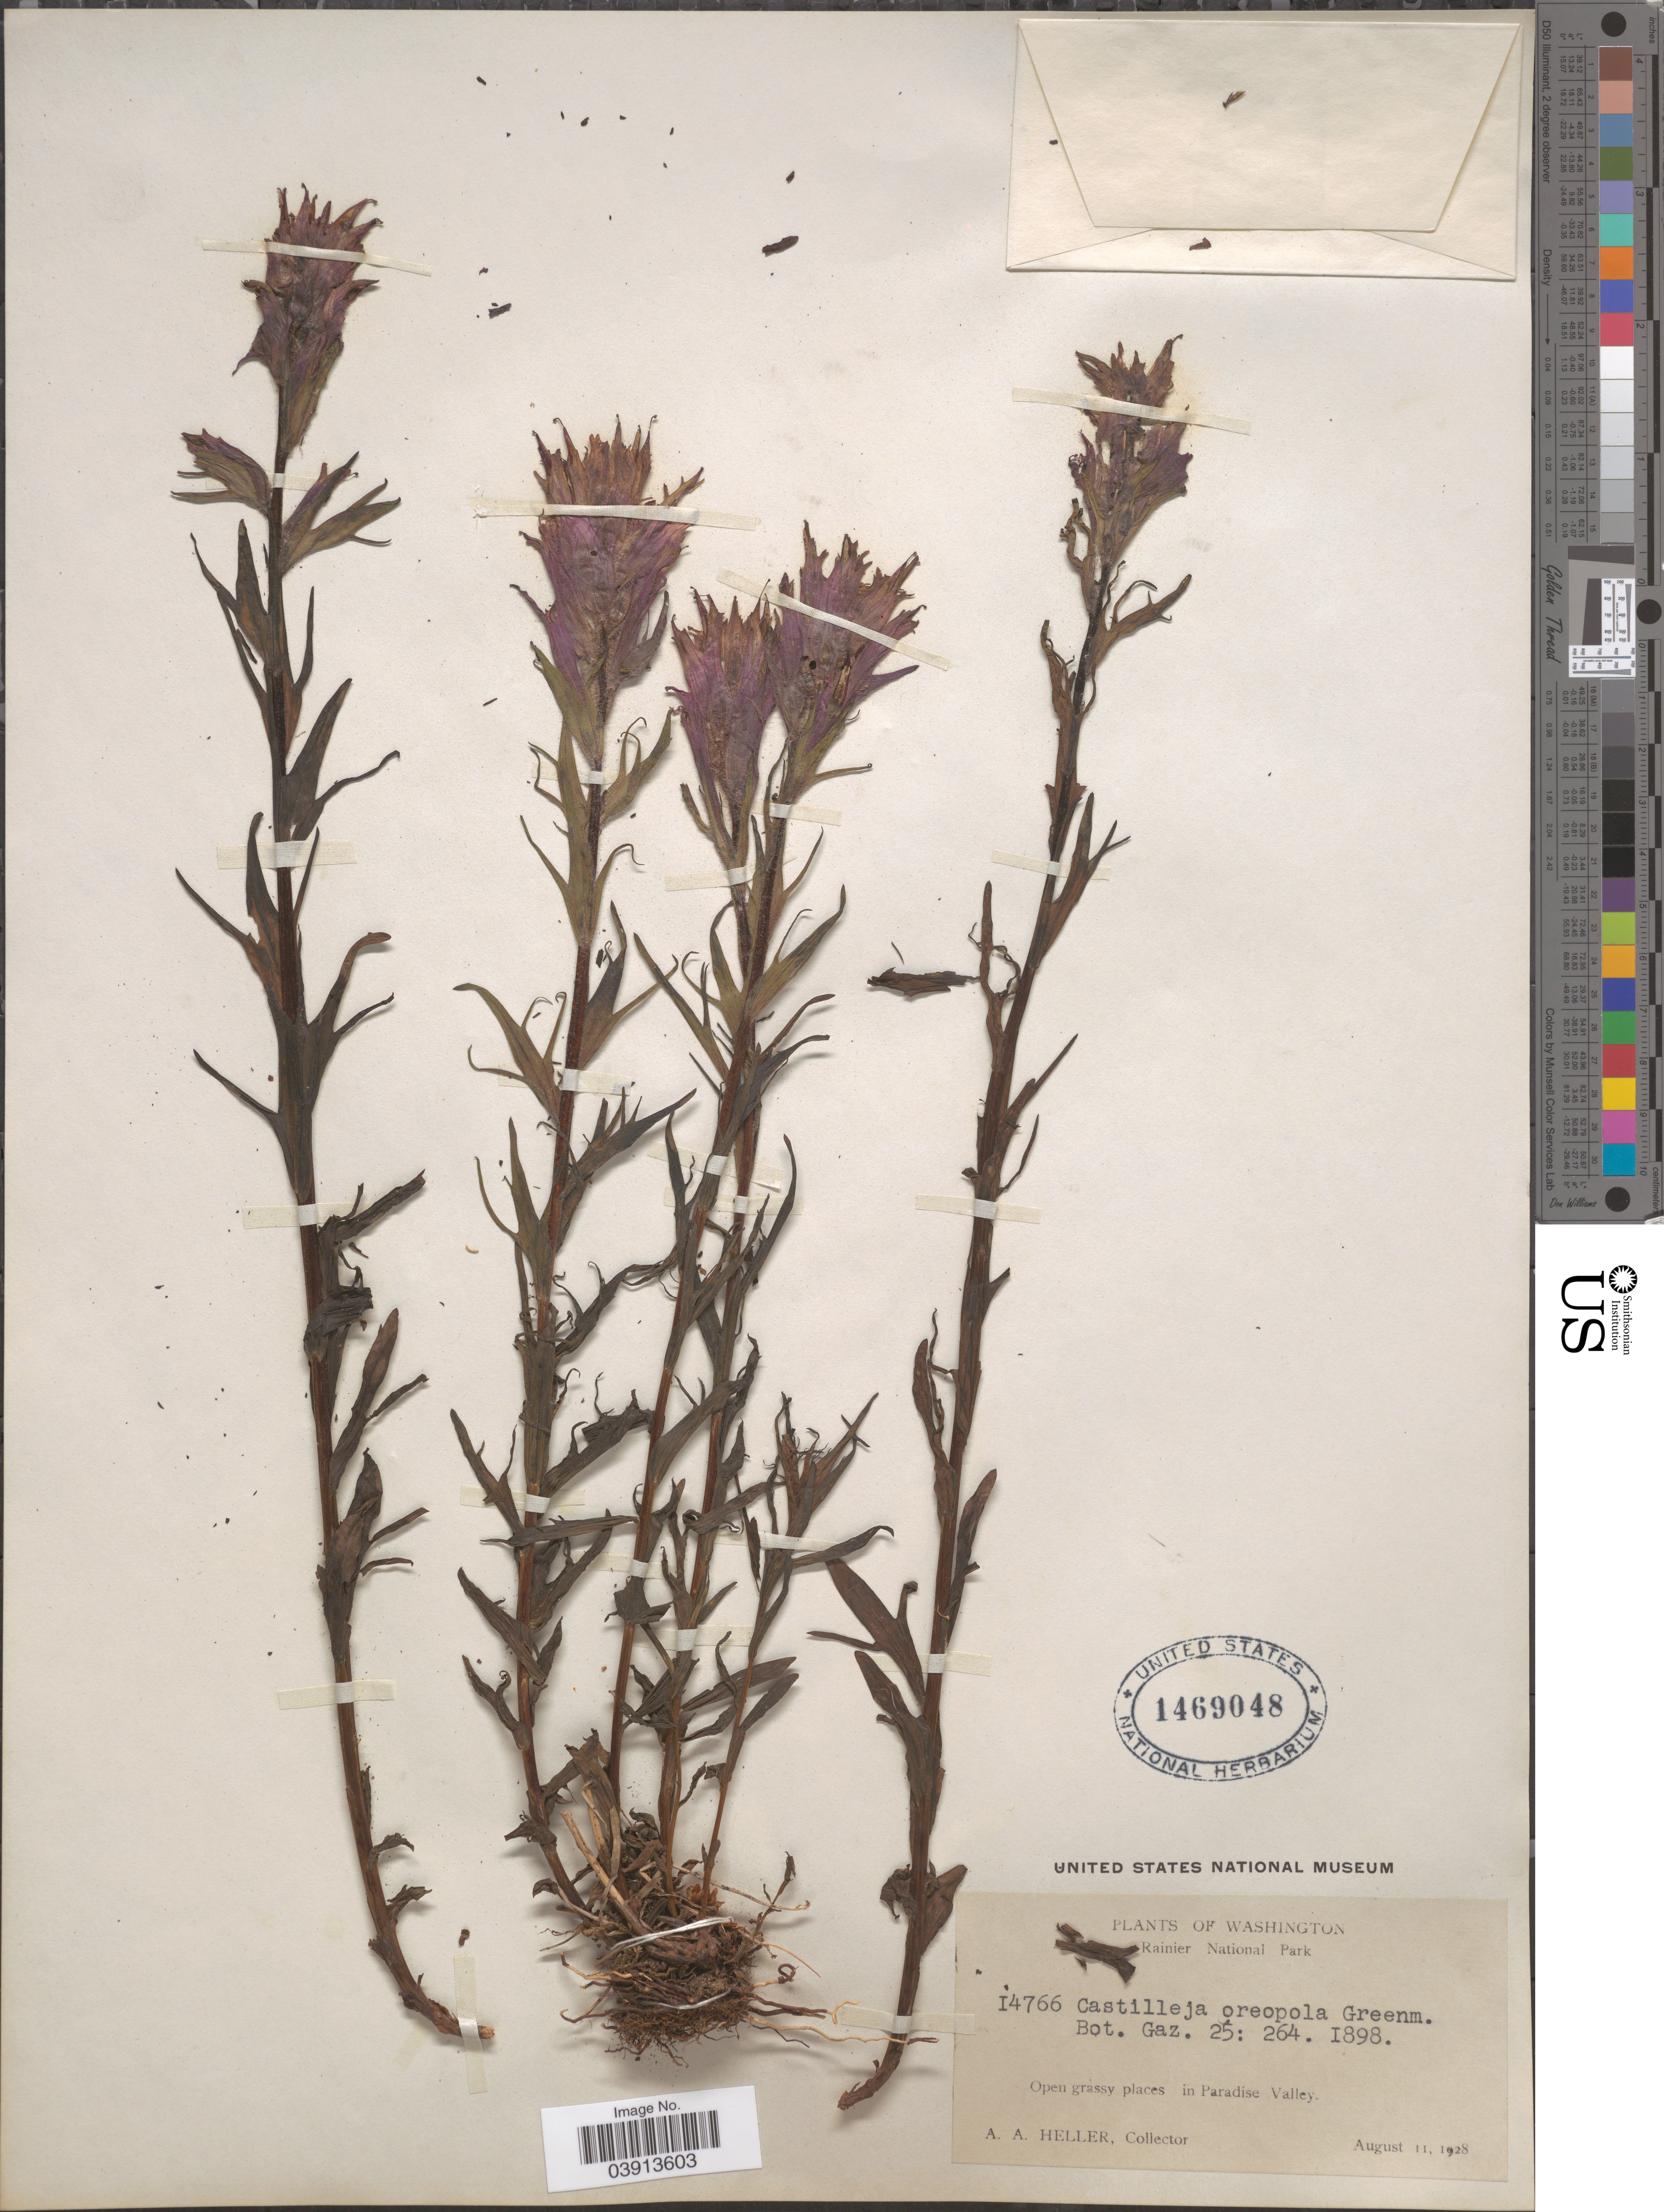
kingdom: Plantae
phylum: Tracheophyta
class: Magnoliopsida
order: Lamiales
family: Orobanchaceae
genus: Castilleja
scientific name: Castilleja parviflora var. oreopola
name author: (Greenm.) Ownbey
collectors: A. A. Heller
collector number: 14766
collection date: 1928-08-11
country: United States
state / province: Washington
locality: Rainier National Park. Open grassy places in Paradise Valley.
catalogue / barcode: US 1469048